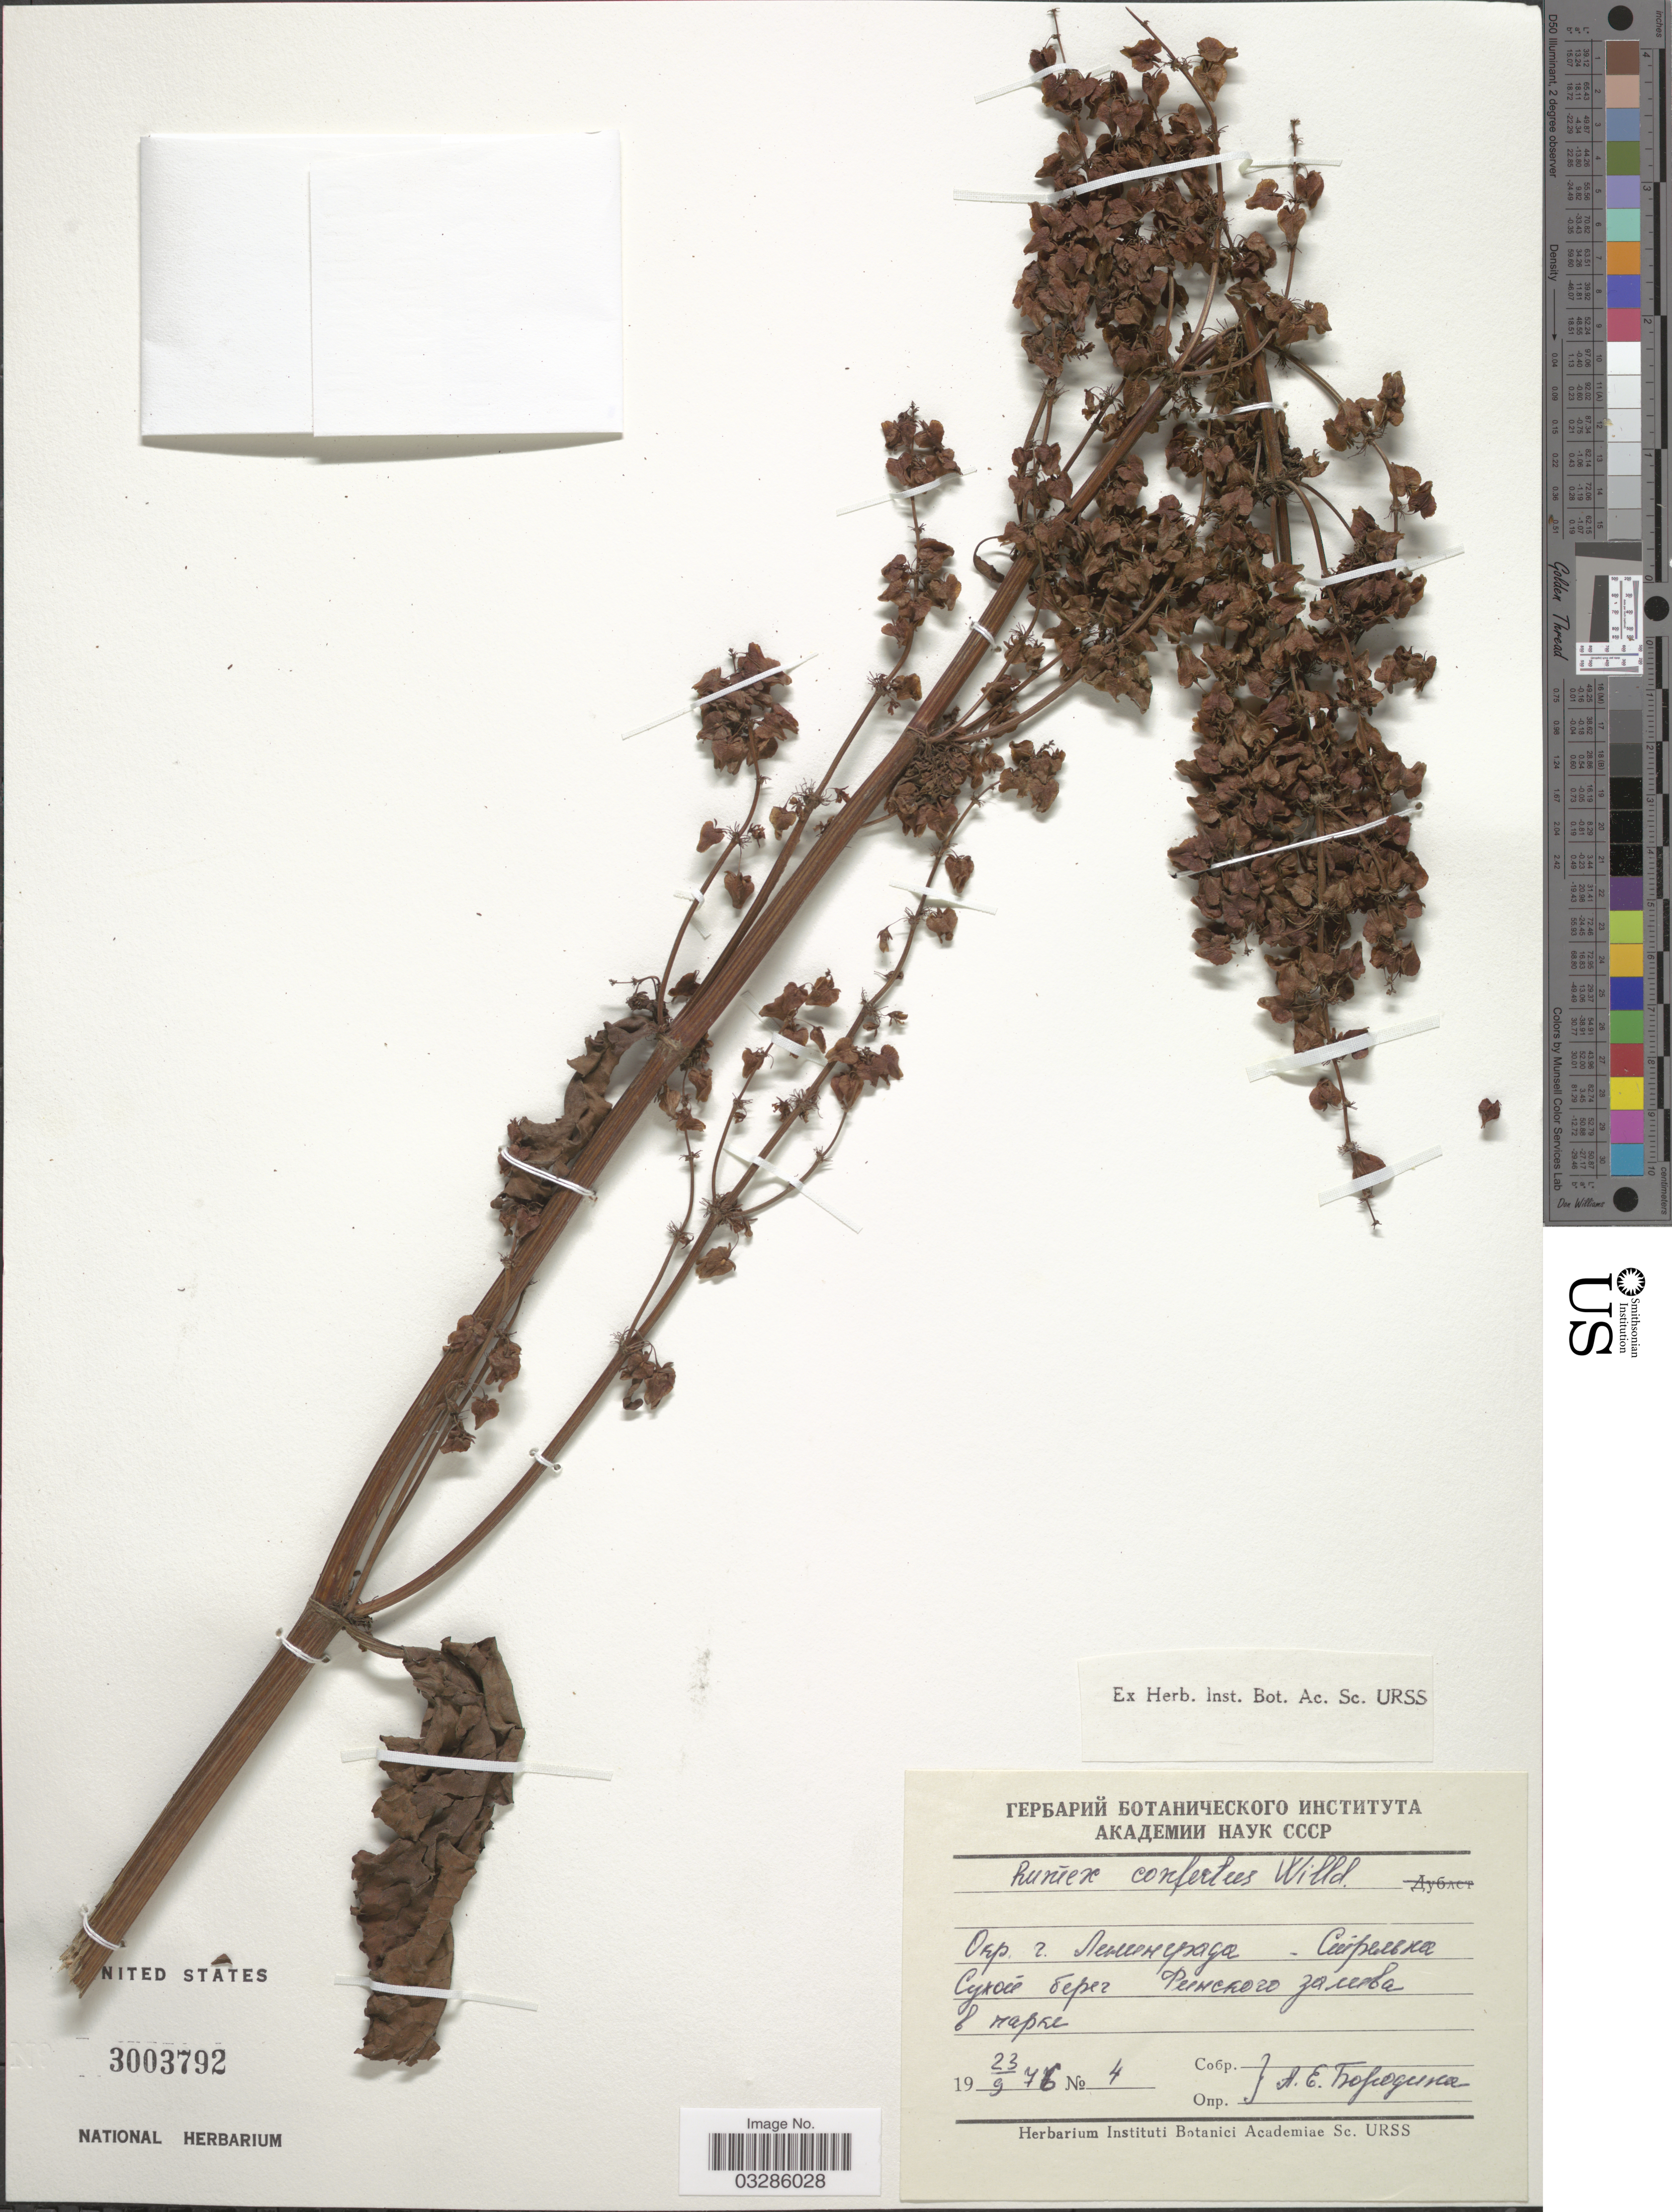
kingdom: Plantae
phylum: Tracheophyta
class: Magnoliopsida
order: Caryophyllales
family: Polygonaceae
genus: Rumex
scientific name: Rumex confertus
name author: Willd.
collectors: A. Borodina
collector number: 4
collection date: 1976-09-23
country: Russian Federation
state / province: St. Petersburg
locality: Vicinity of Saint Petersburg, shore of Gulf of Finland.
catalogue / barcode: US 3003792